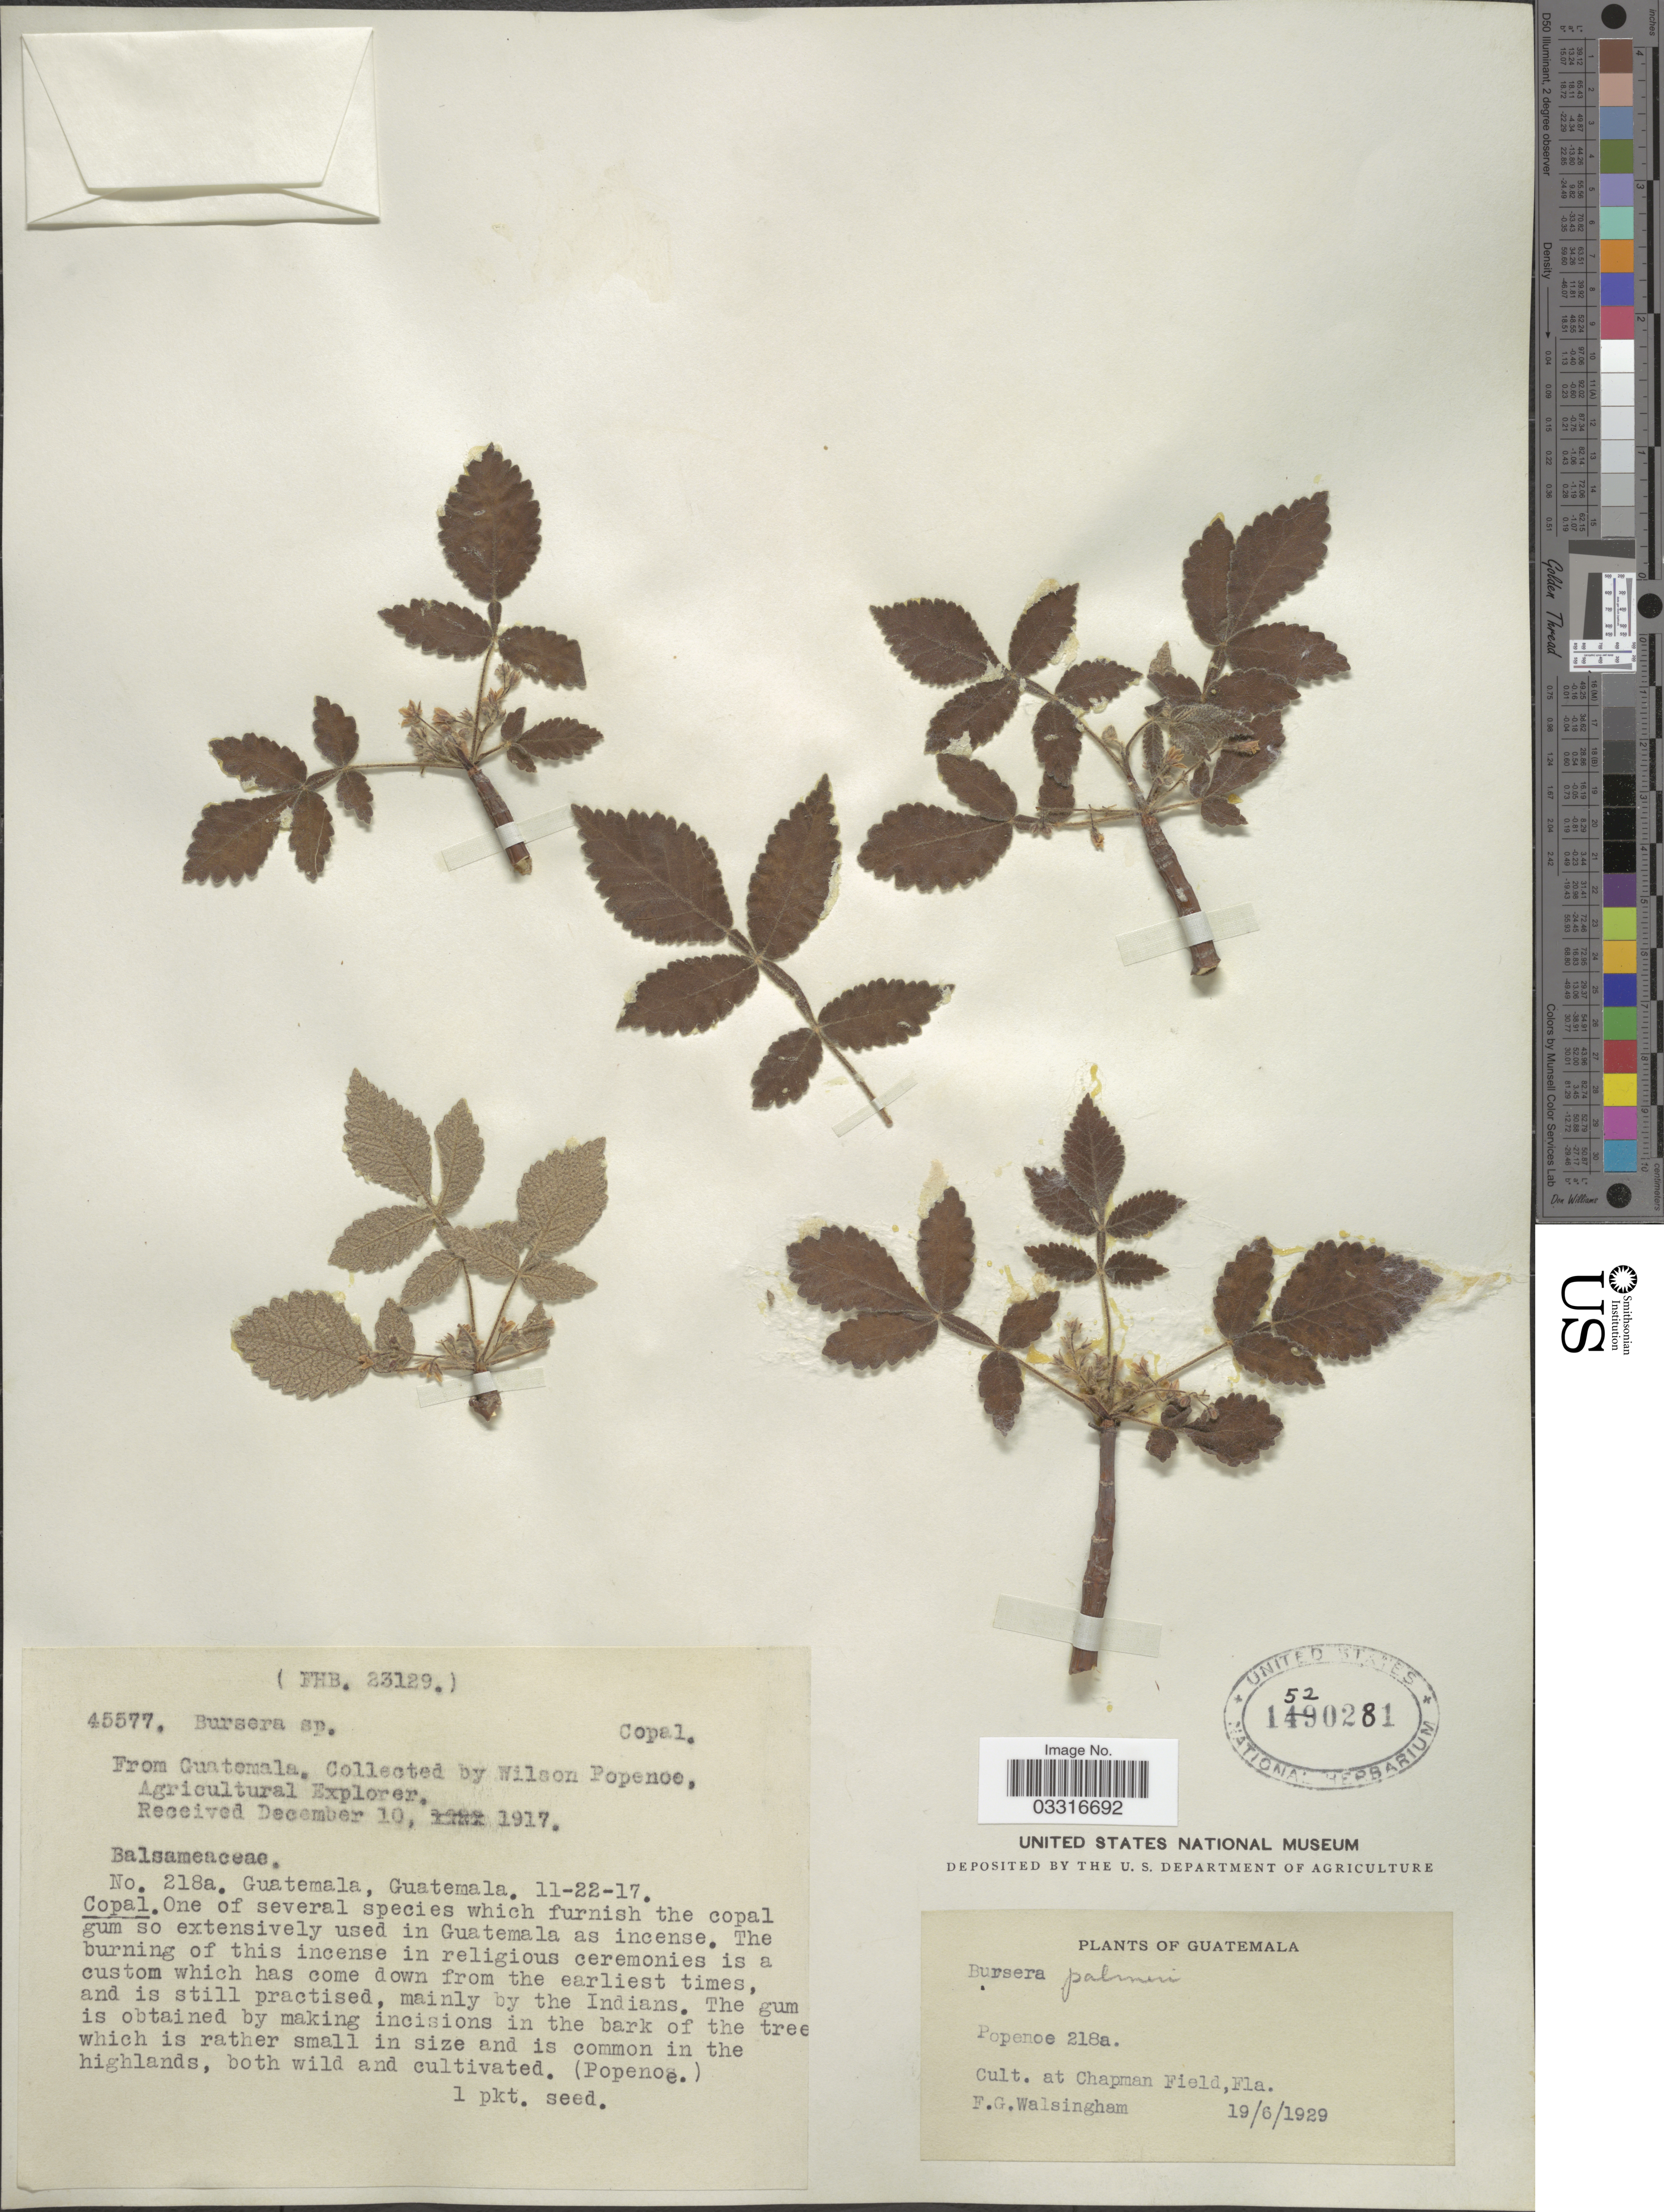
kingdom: Plantae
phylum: Tracheophyta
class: Magnoliopsida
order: Sapindales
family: Burseraceae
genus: Bursera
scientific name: Bursera excelsa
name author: (Kunth) Engl.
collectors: F. Walsingham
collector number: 45577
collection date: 1929-06-19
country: United States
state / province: Florida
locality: At Chapman Field.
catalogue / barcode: US 1520281